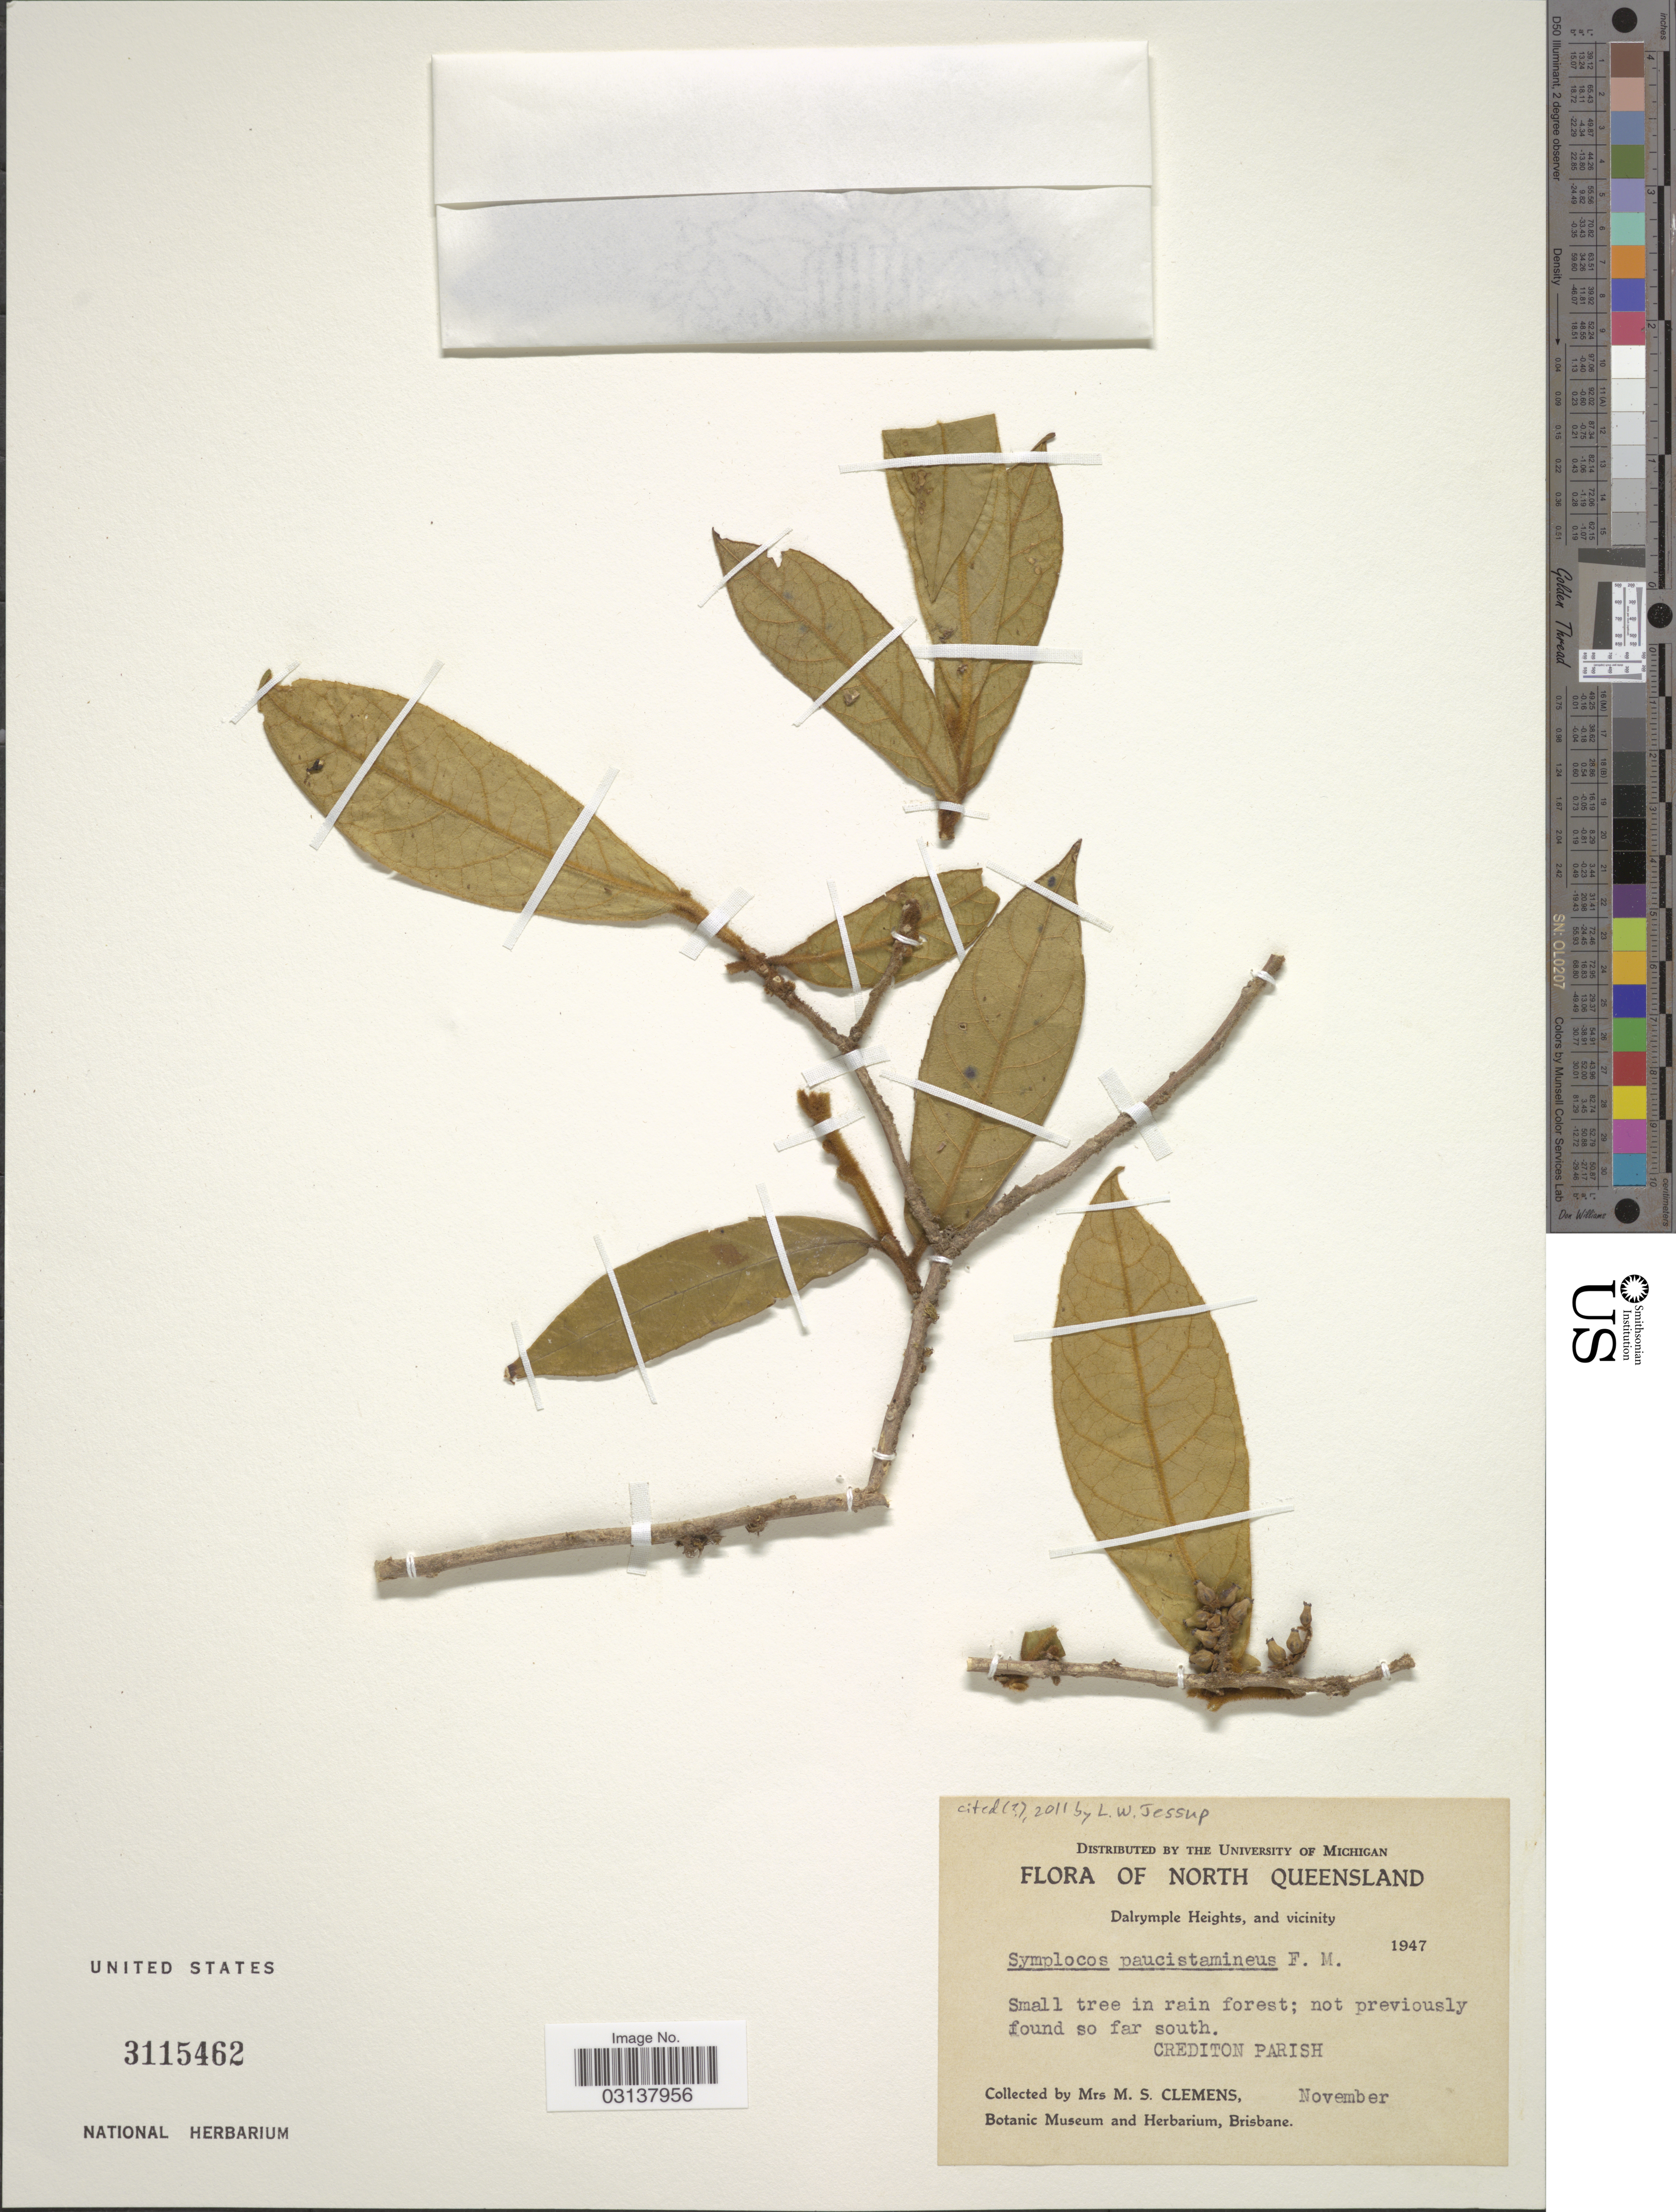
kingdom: Plantae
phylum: Tracheophyta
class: Magnoliopsida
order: Ericales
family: Symplocaceae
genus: Symplocos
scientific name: Symplocos paucistaminea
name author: F. Muell. & F.M. Bailey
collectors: M. S. Clemens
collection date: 1947-11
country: Australia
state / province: Queensland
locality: North Queensland. Dalrymple Heights, and vicinity. Credition Parish.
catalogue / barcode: US 3115462